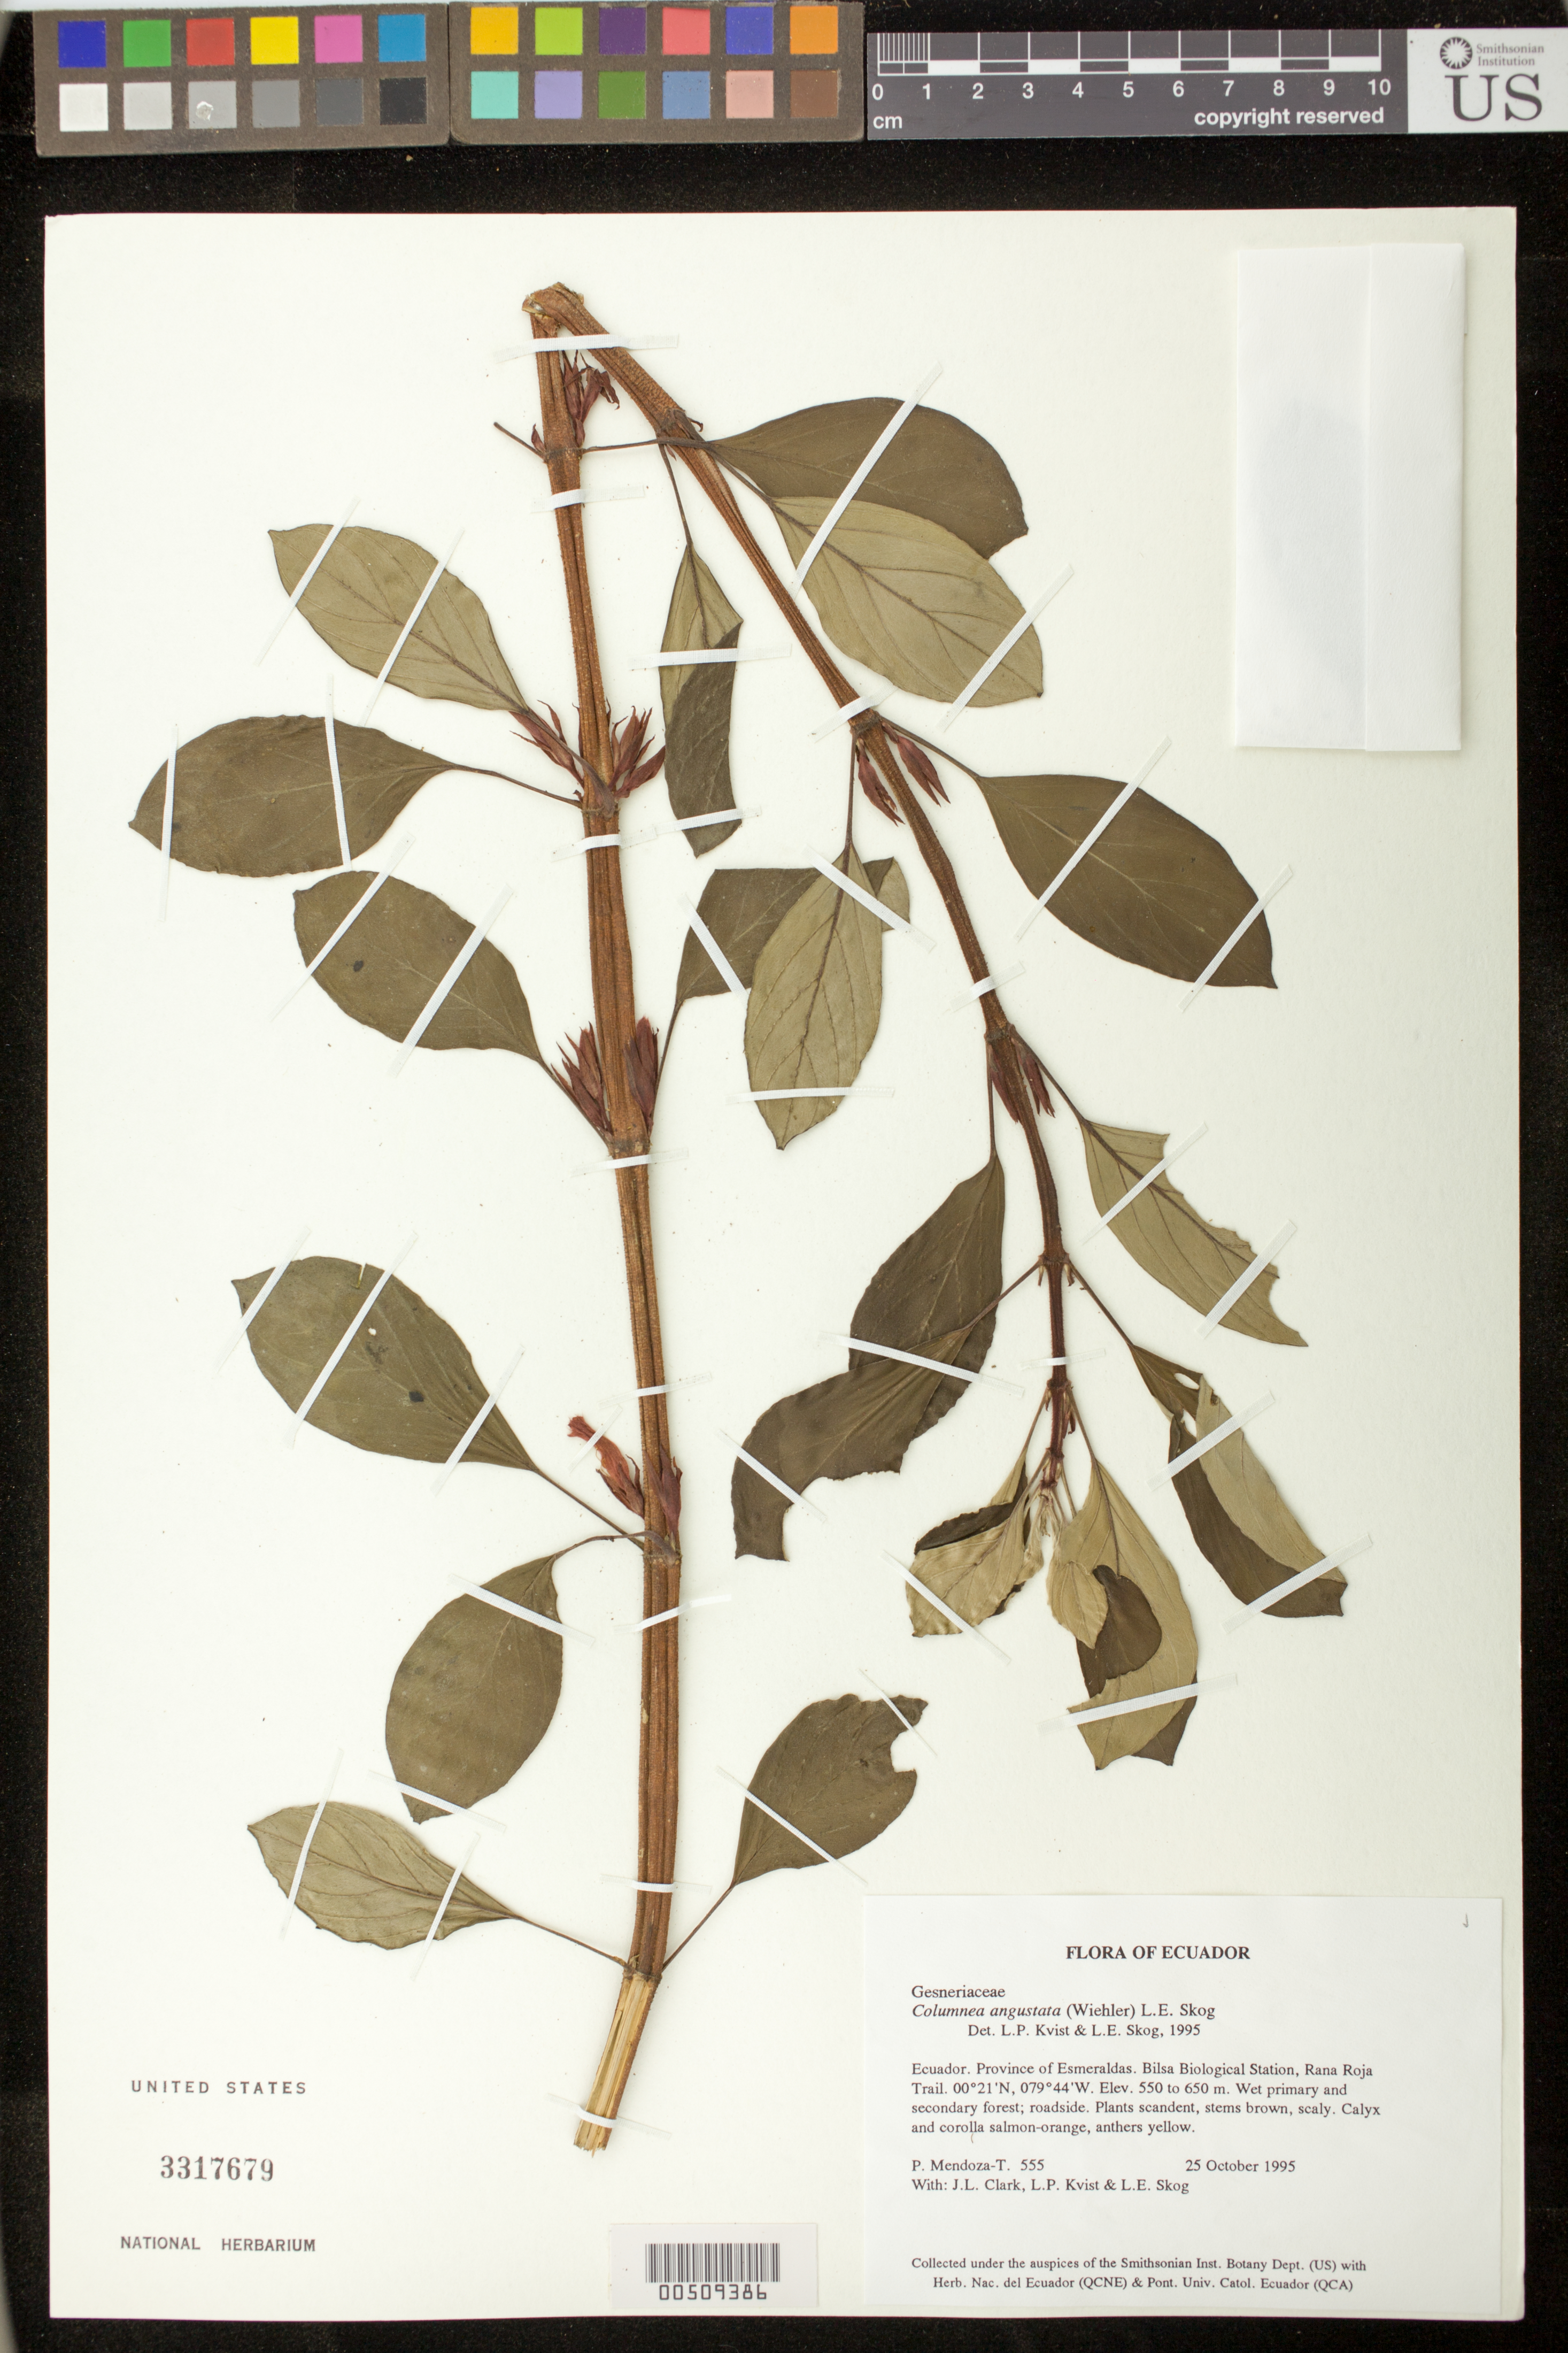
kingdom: Plantae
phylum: Tracheophyta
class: Magnoliopsida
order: Lamiales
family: Gesneriaceae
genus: Columnea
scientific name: Columnea angustata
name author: (Wiehler) L.E. Skog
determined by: Skog, Laurence E.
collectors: P. Mendoza-T., J. L. Clark, L. P. Kvist & L. E. Skog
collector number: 555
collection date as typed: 25 Oct 1995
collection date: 1995-10-25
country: Ecuador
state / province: Esmeraldas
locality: Bilsa Biological Station, Rana Roja Trail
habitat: Wet primary and secondary forest; roadside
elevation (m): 550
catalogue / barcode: US 3317679